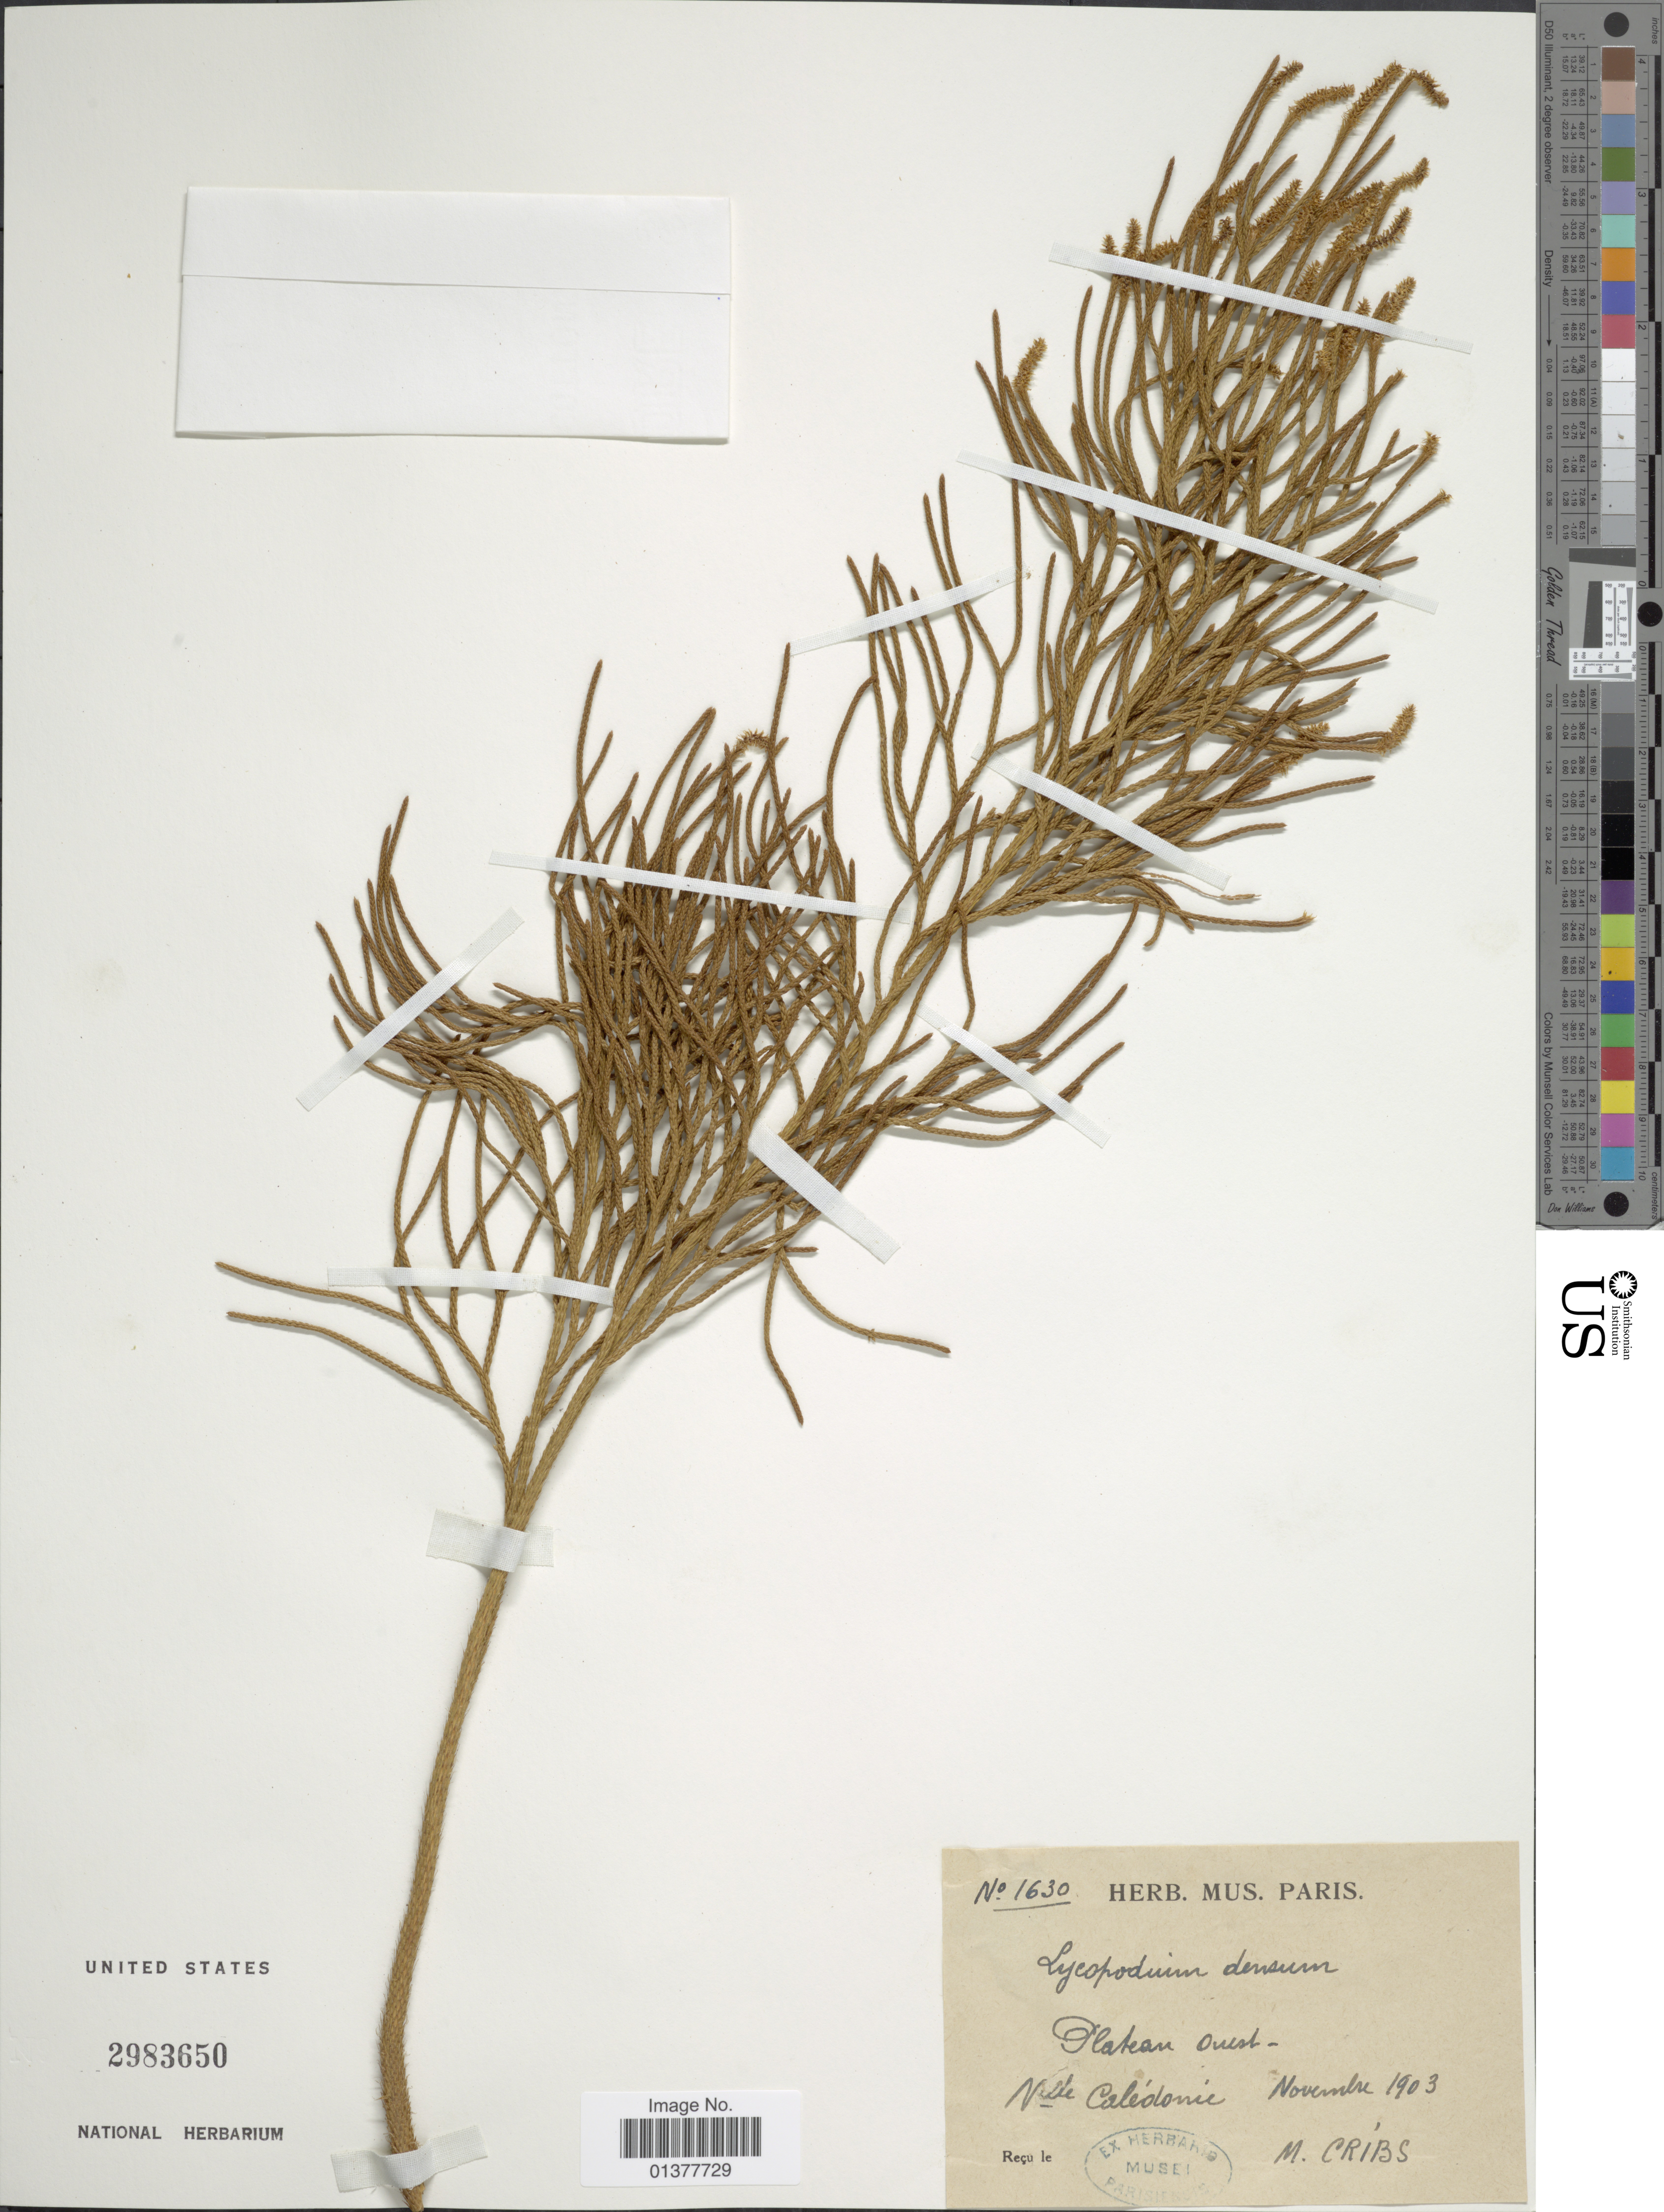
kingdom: Plantae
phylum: Tracheophyta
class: Lycopodiopsida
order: Lycopodiales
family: Lycopodiaceae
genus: Pseudolycopodium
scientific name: Pseudolycopodium densum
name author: (Rothm.) Holub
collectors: M. Críbs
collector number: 1630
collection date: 1903-11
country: New Caledonia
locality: Plateau Ouest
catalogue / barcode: US 2983650